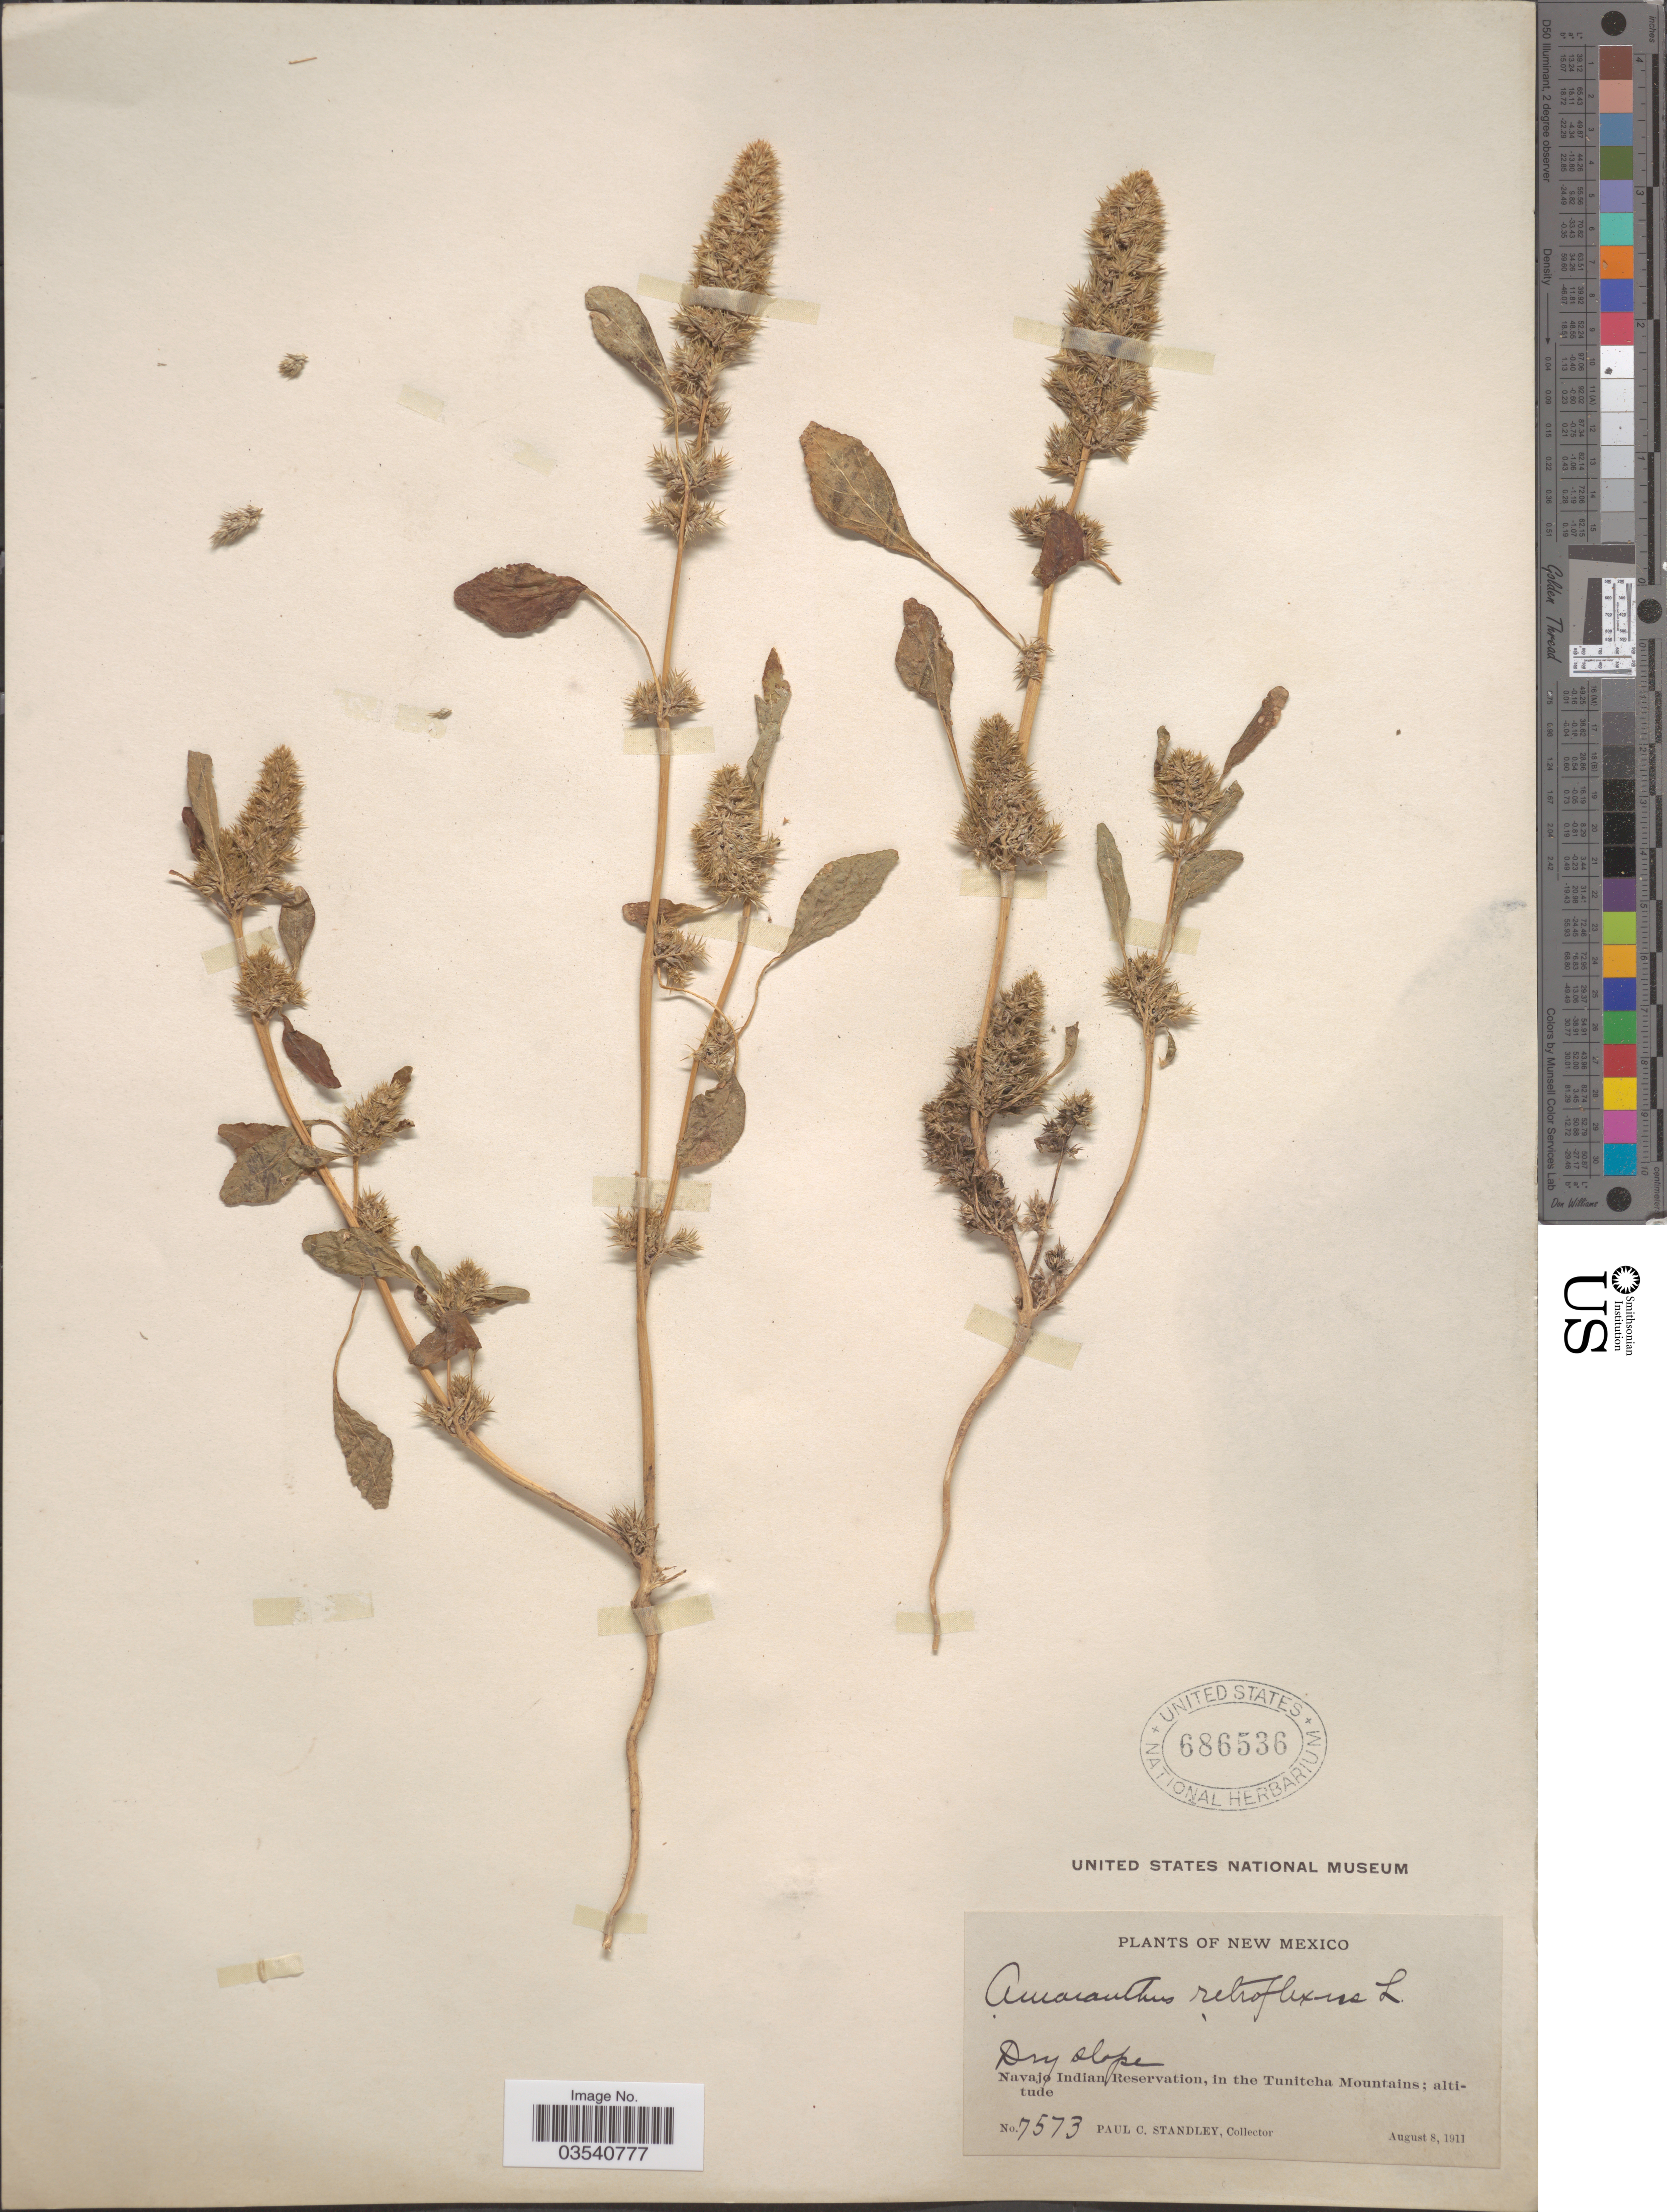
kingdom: Plantae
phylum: Tracheophyta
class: Magnoliopsida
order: Caryophyllales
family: Amaranthaceae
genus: Amaranthus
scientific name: Amaranthus powellii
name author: S. Watson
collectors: P. C. Standley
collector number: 7573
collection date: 1911-08-08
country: United States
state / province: New Mexico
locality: Navajo Indian Reservation, in the Tunitcha Mountains.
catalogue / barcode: US 686536